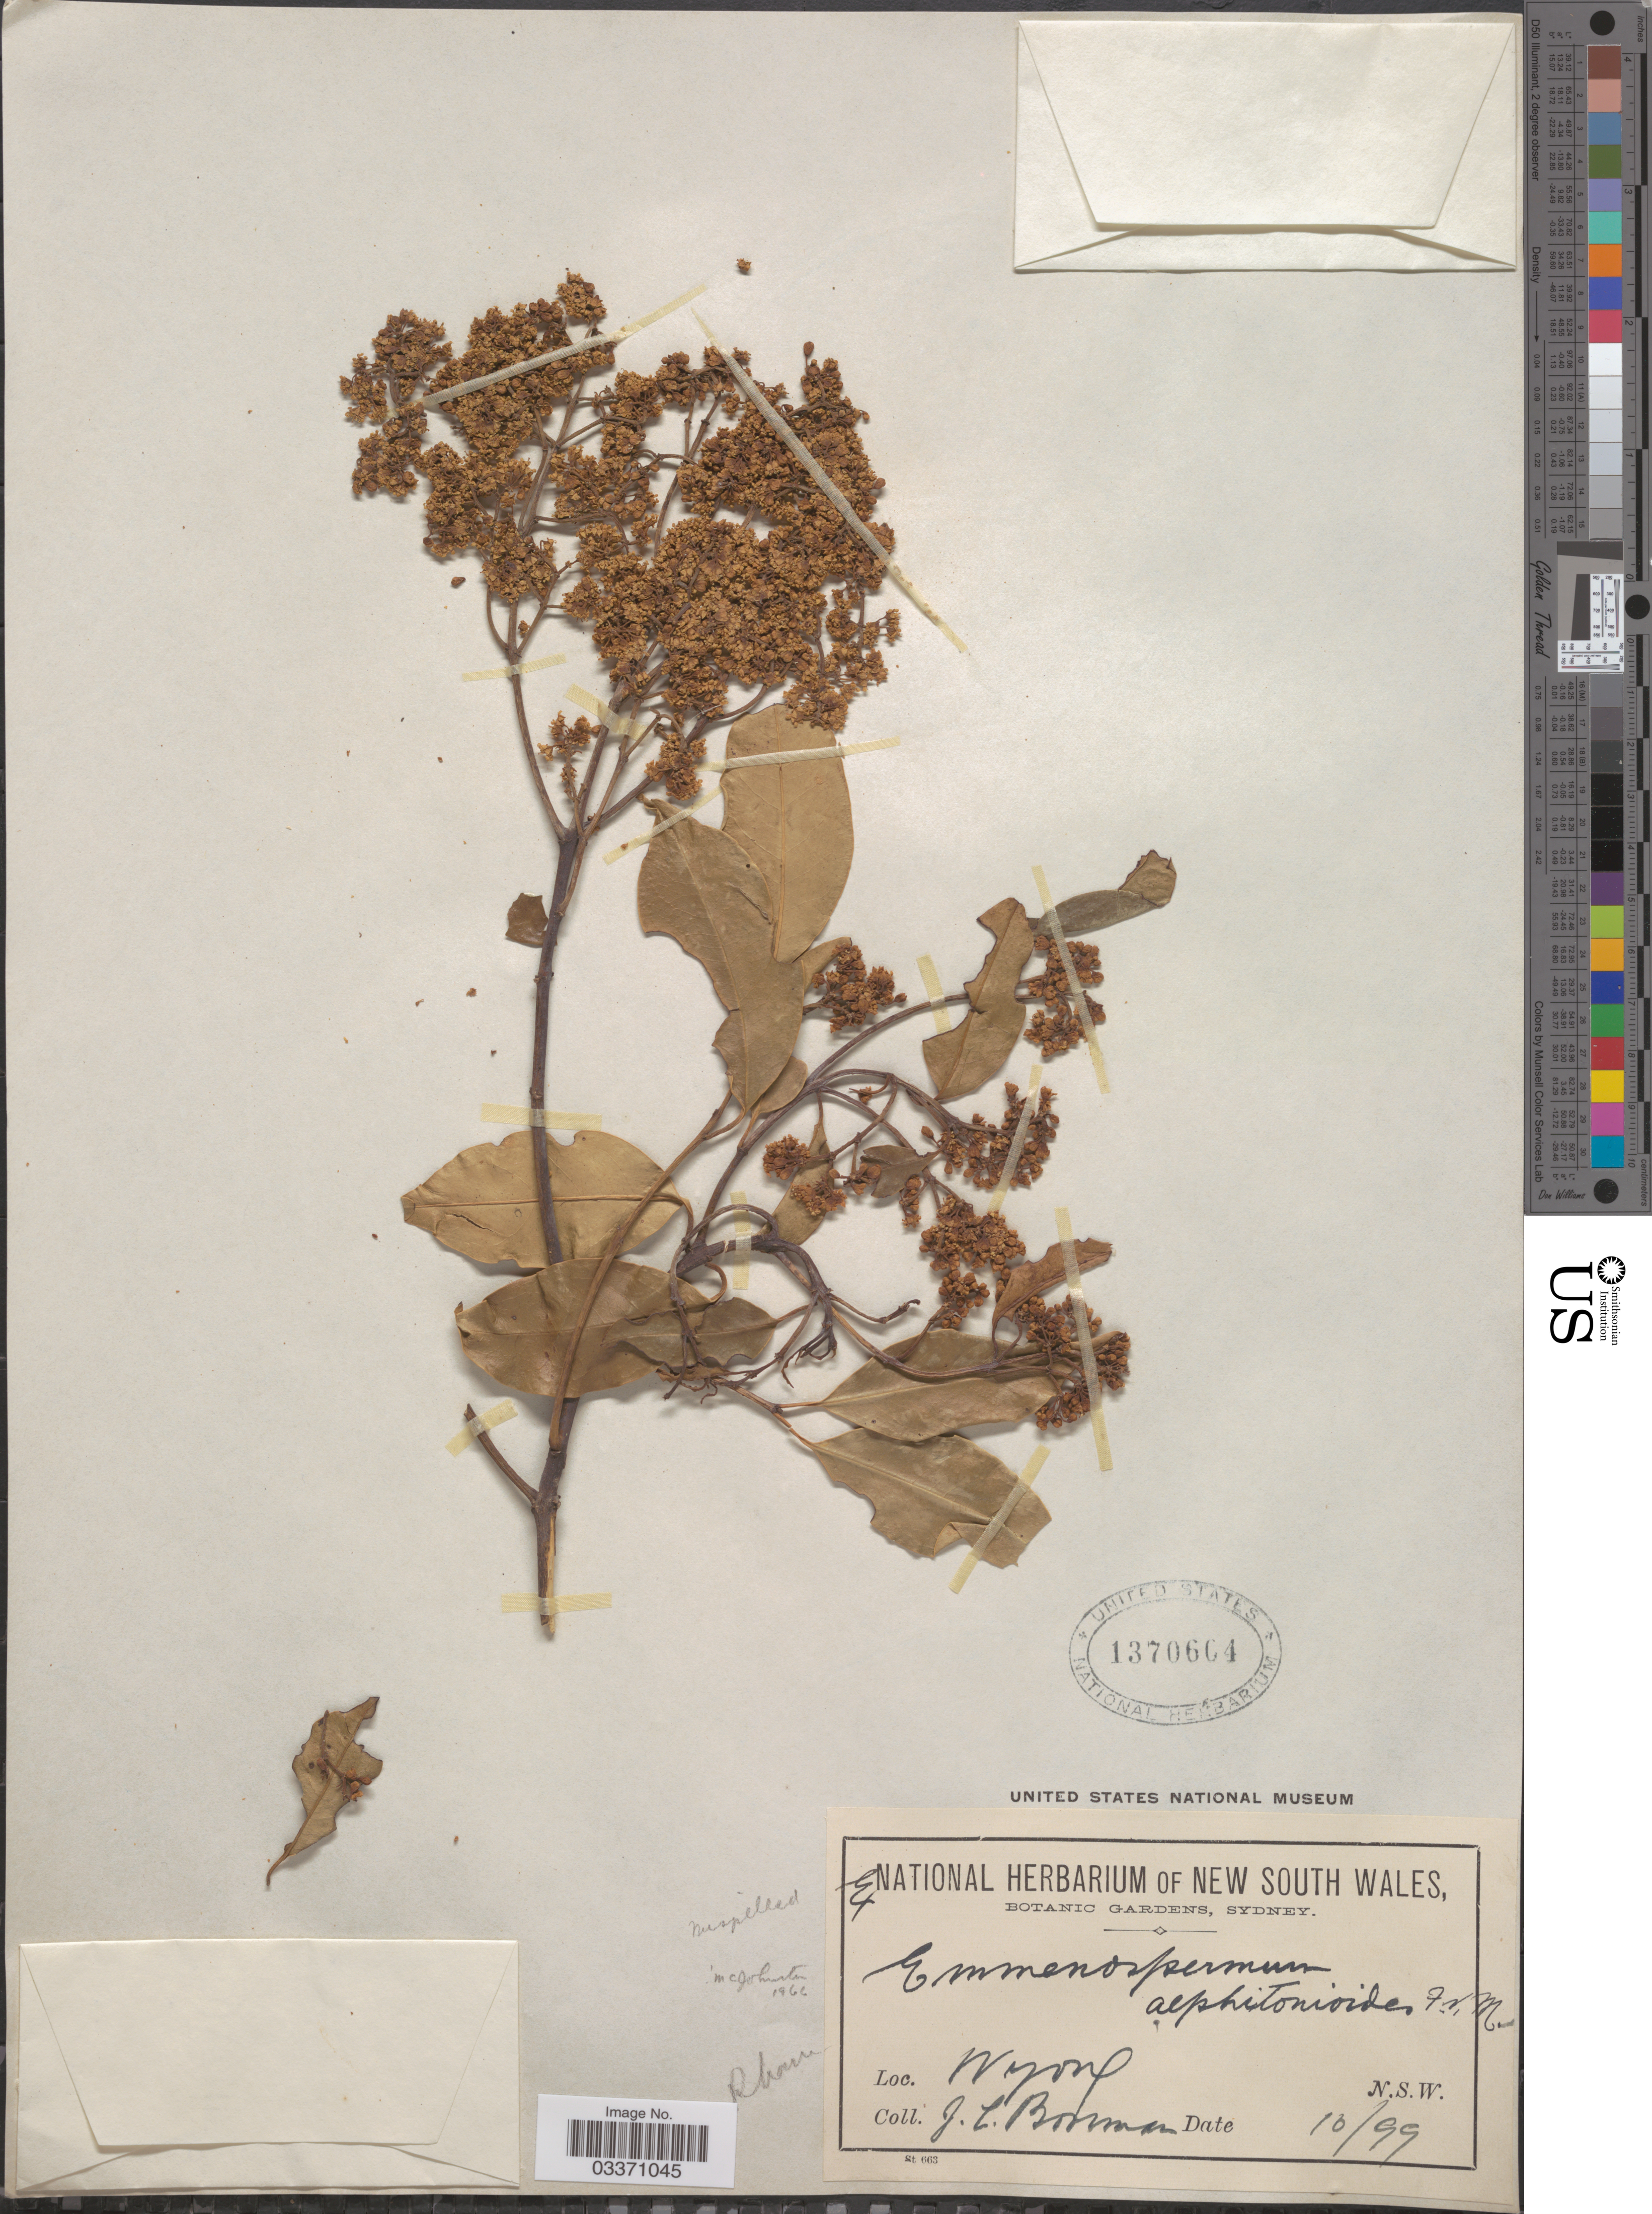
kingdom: Plantae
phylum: Tracheophyta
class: Magnoliopsida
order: Rosales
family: Rhamnaceae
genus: Emmenosperma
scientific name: Emmenosperma alphitonioides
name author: F. Muell.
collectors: J. Boorman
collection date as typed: Transcribed d/m/y: /10/99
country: Australia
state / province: New South Wales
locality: Wyong.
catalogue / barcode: US 1370664